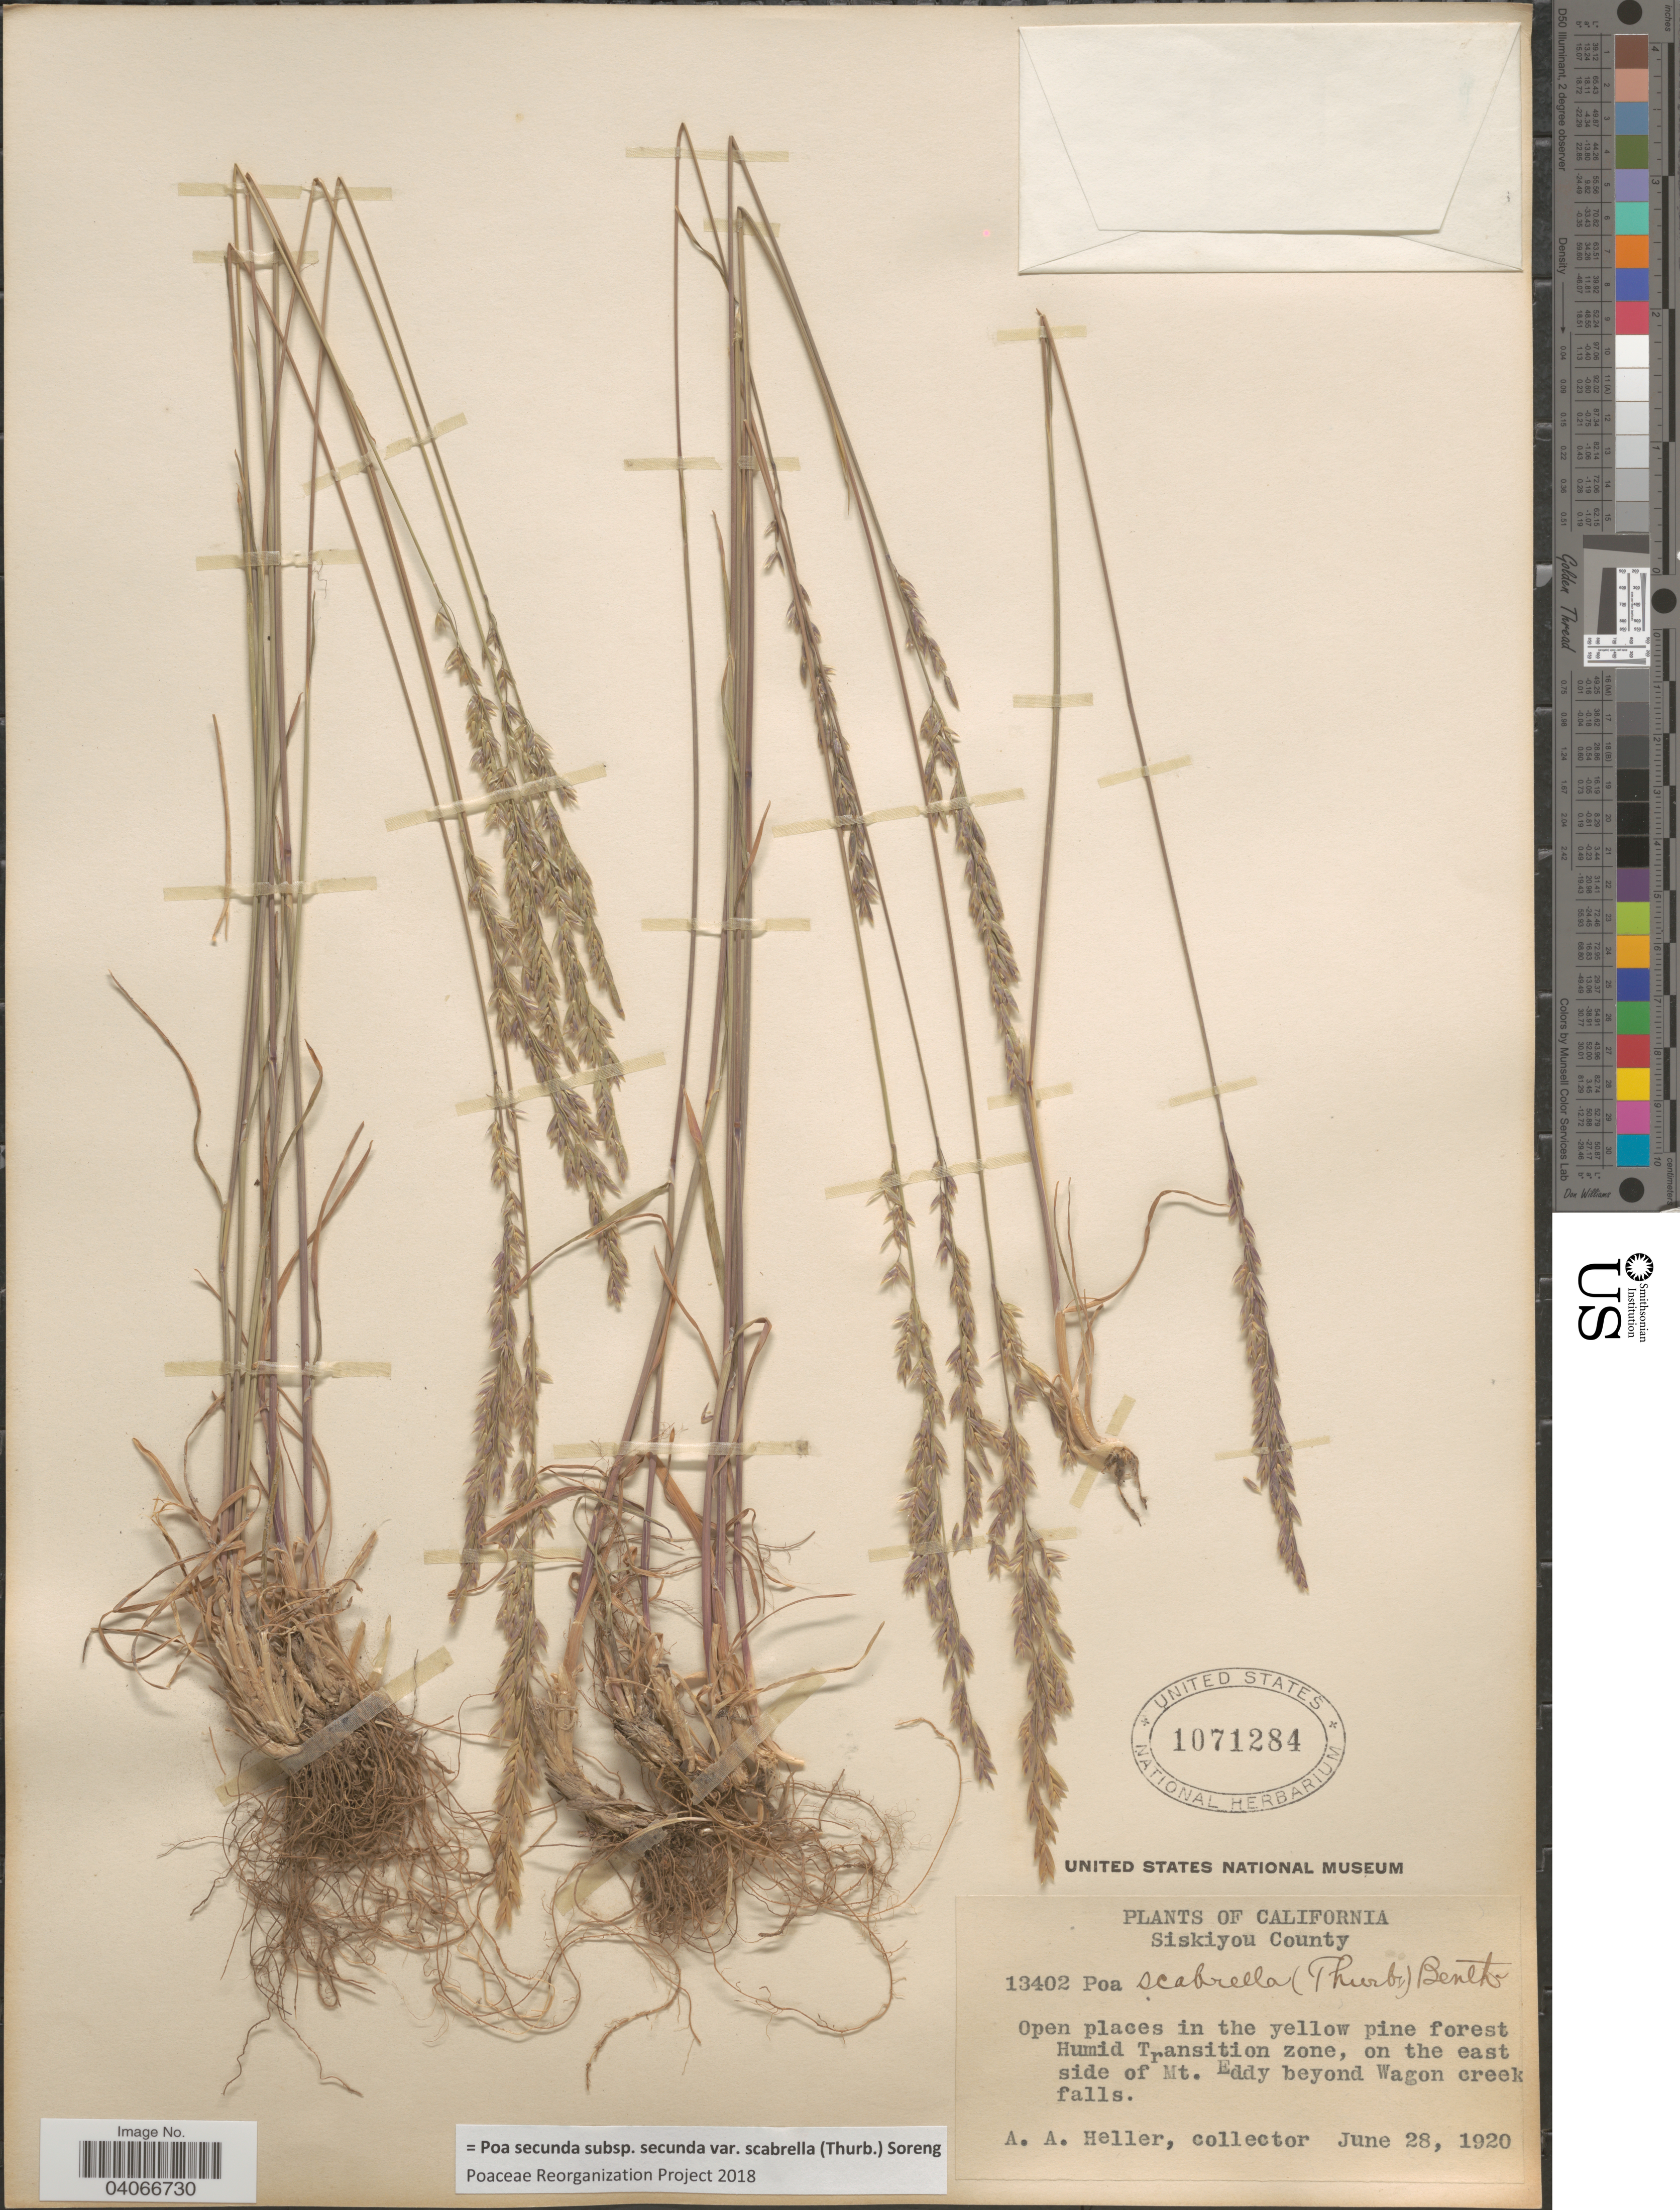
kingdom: Plantae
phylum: Tracheophyta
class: Liliopsida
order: Poales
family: Poaceae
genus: Poa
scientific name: Poa secunda subsp. secunda var. scabrella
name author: (Thurb.) Soreng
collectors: A. A. Heller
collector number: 13402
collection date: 1920-06-28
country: United States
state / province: California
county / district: Siskiyou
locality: Siskiyou County. Humid Transition zone, on the east side of Mt. Eddy beyond Wagon creek falls.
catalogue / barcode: US 1071284